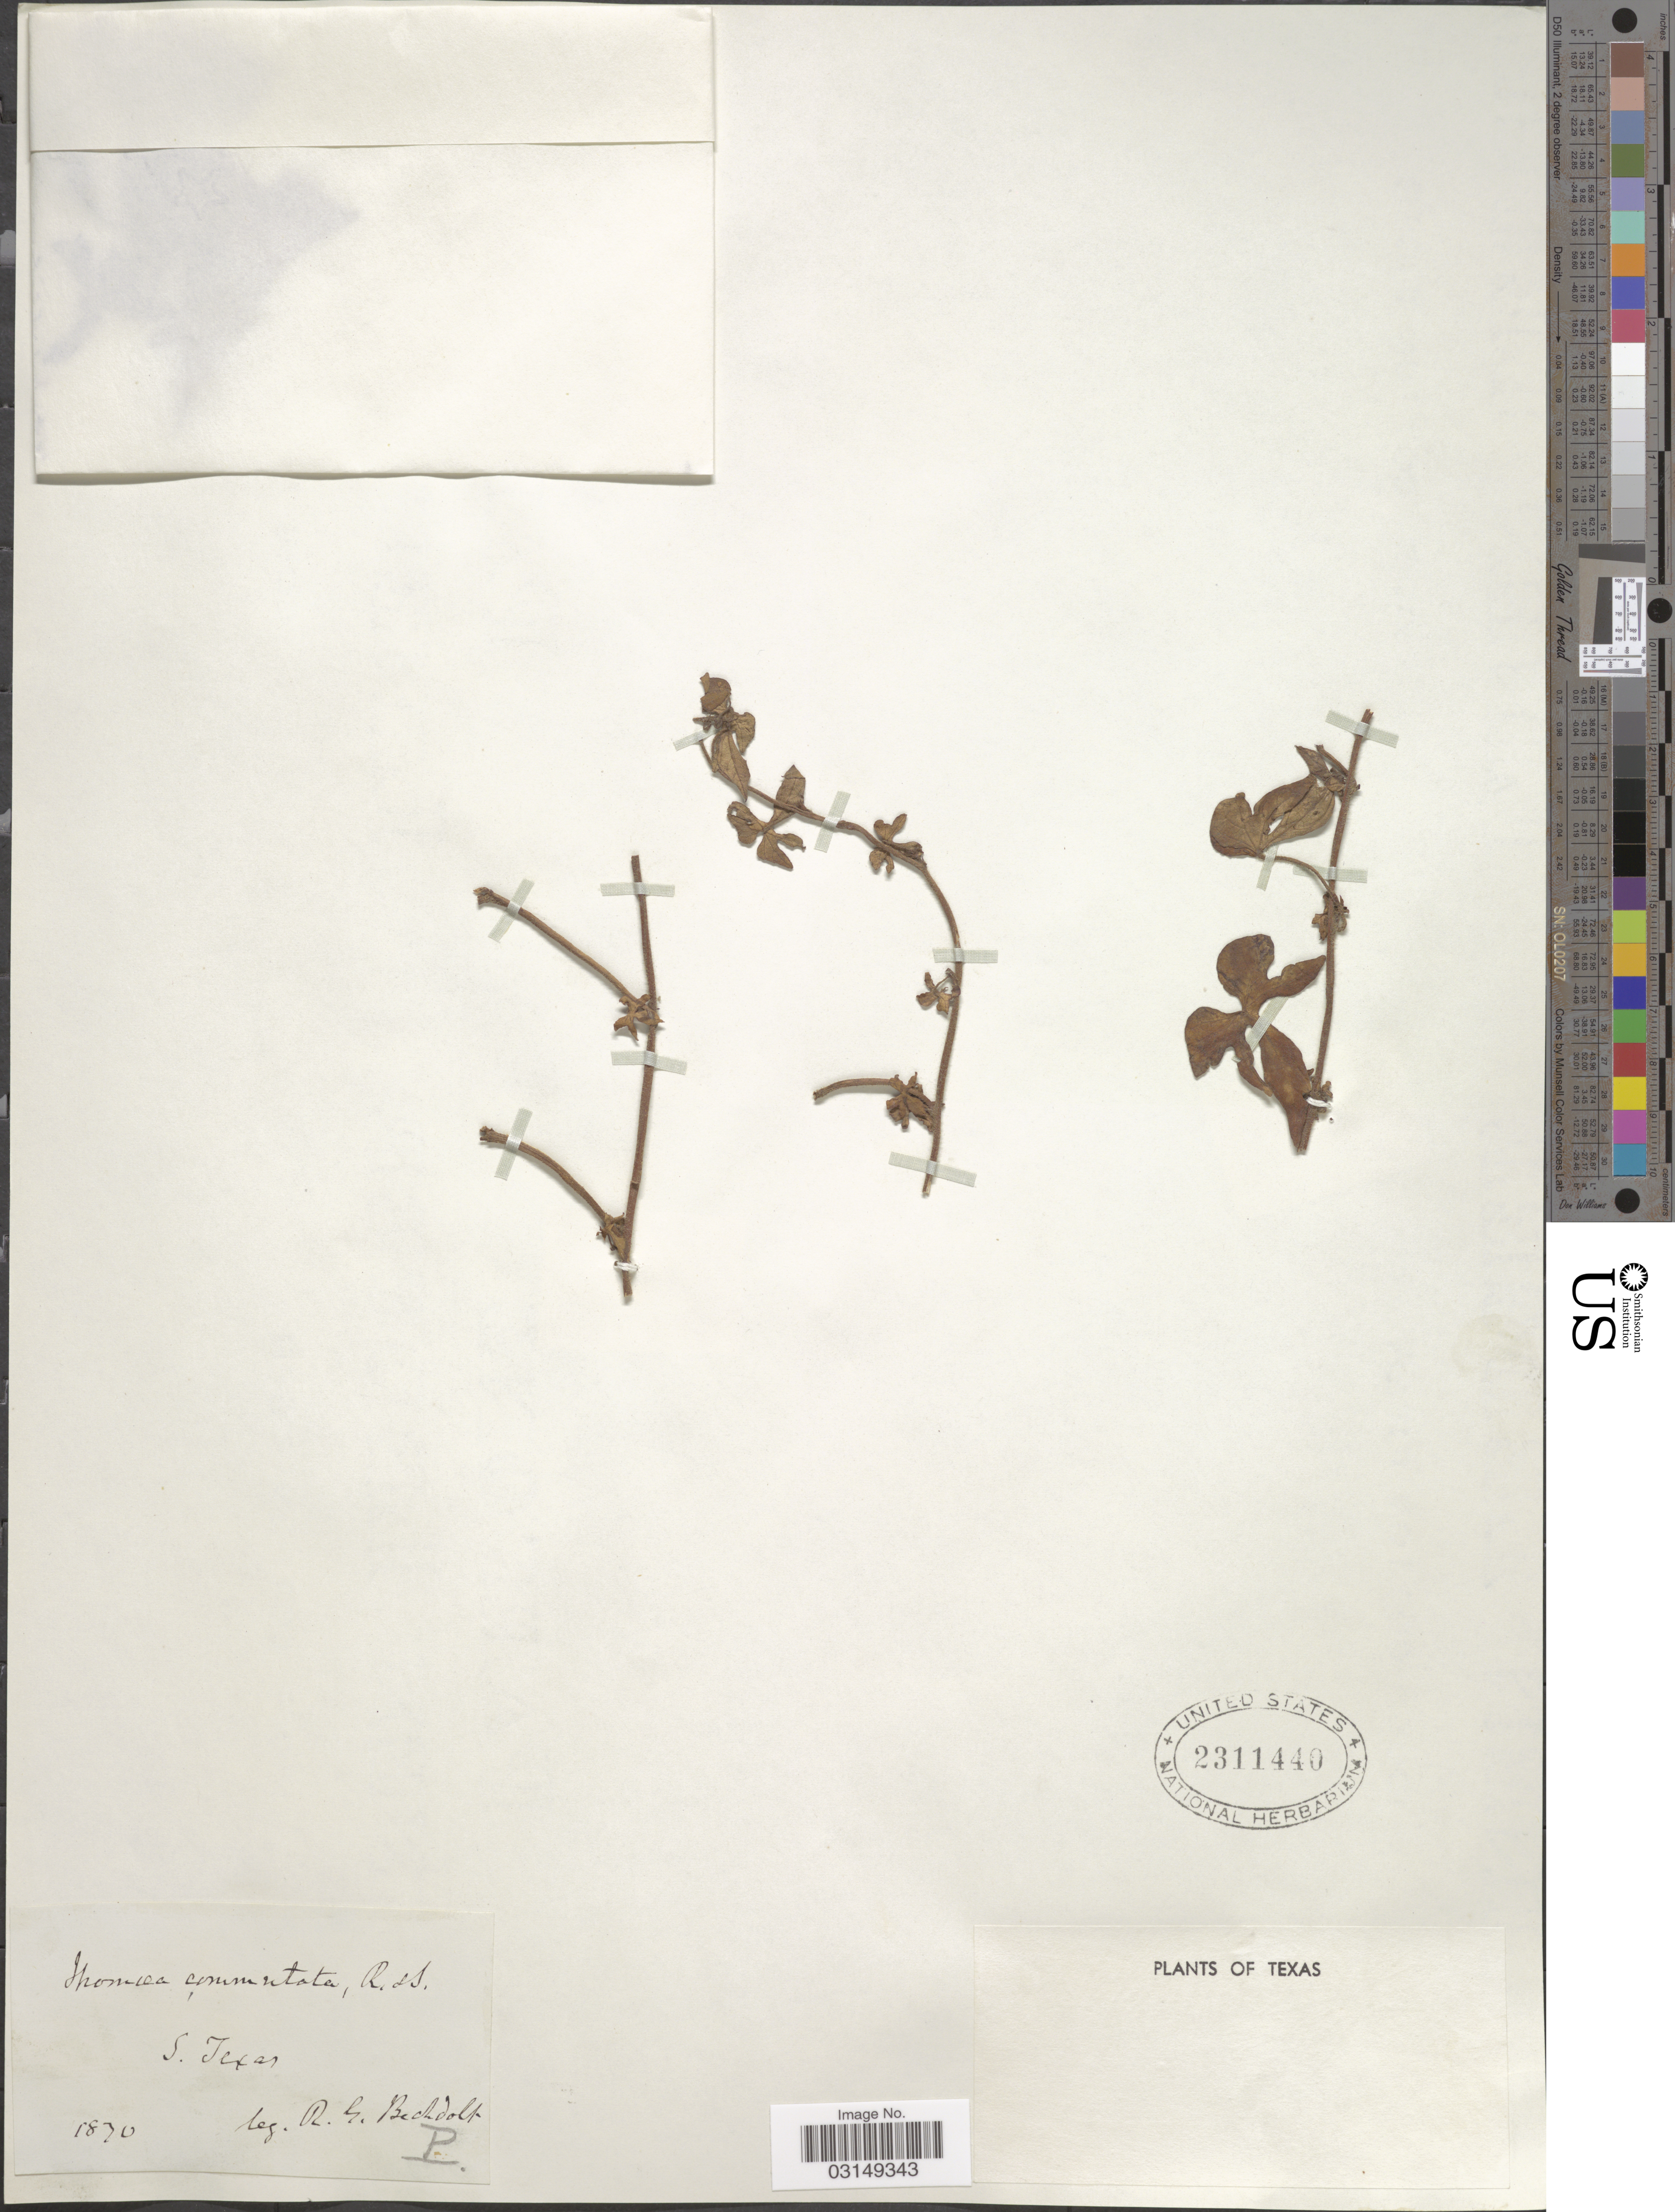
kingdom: Plantae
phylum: Tracheophyta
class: Magnoliopsida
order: Solanales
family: Convolvulaceae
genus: Ipomoea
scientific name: Ipomoea trichocarpa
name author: Elliott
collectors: R. Bechdolt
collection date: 1870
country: United States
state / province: Texas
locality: S. Texas.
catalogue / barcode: US 2311440